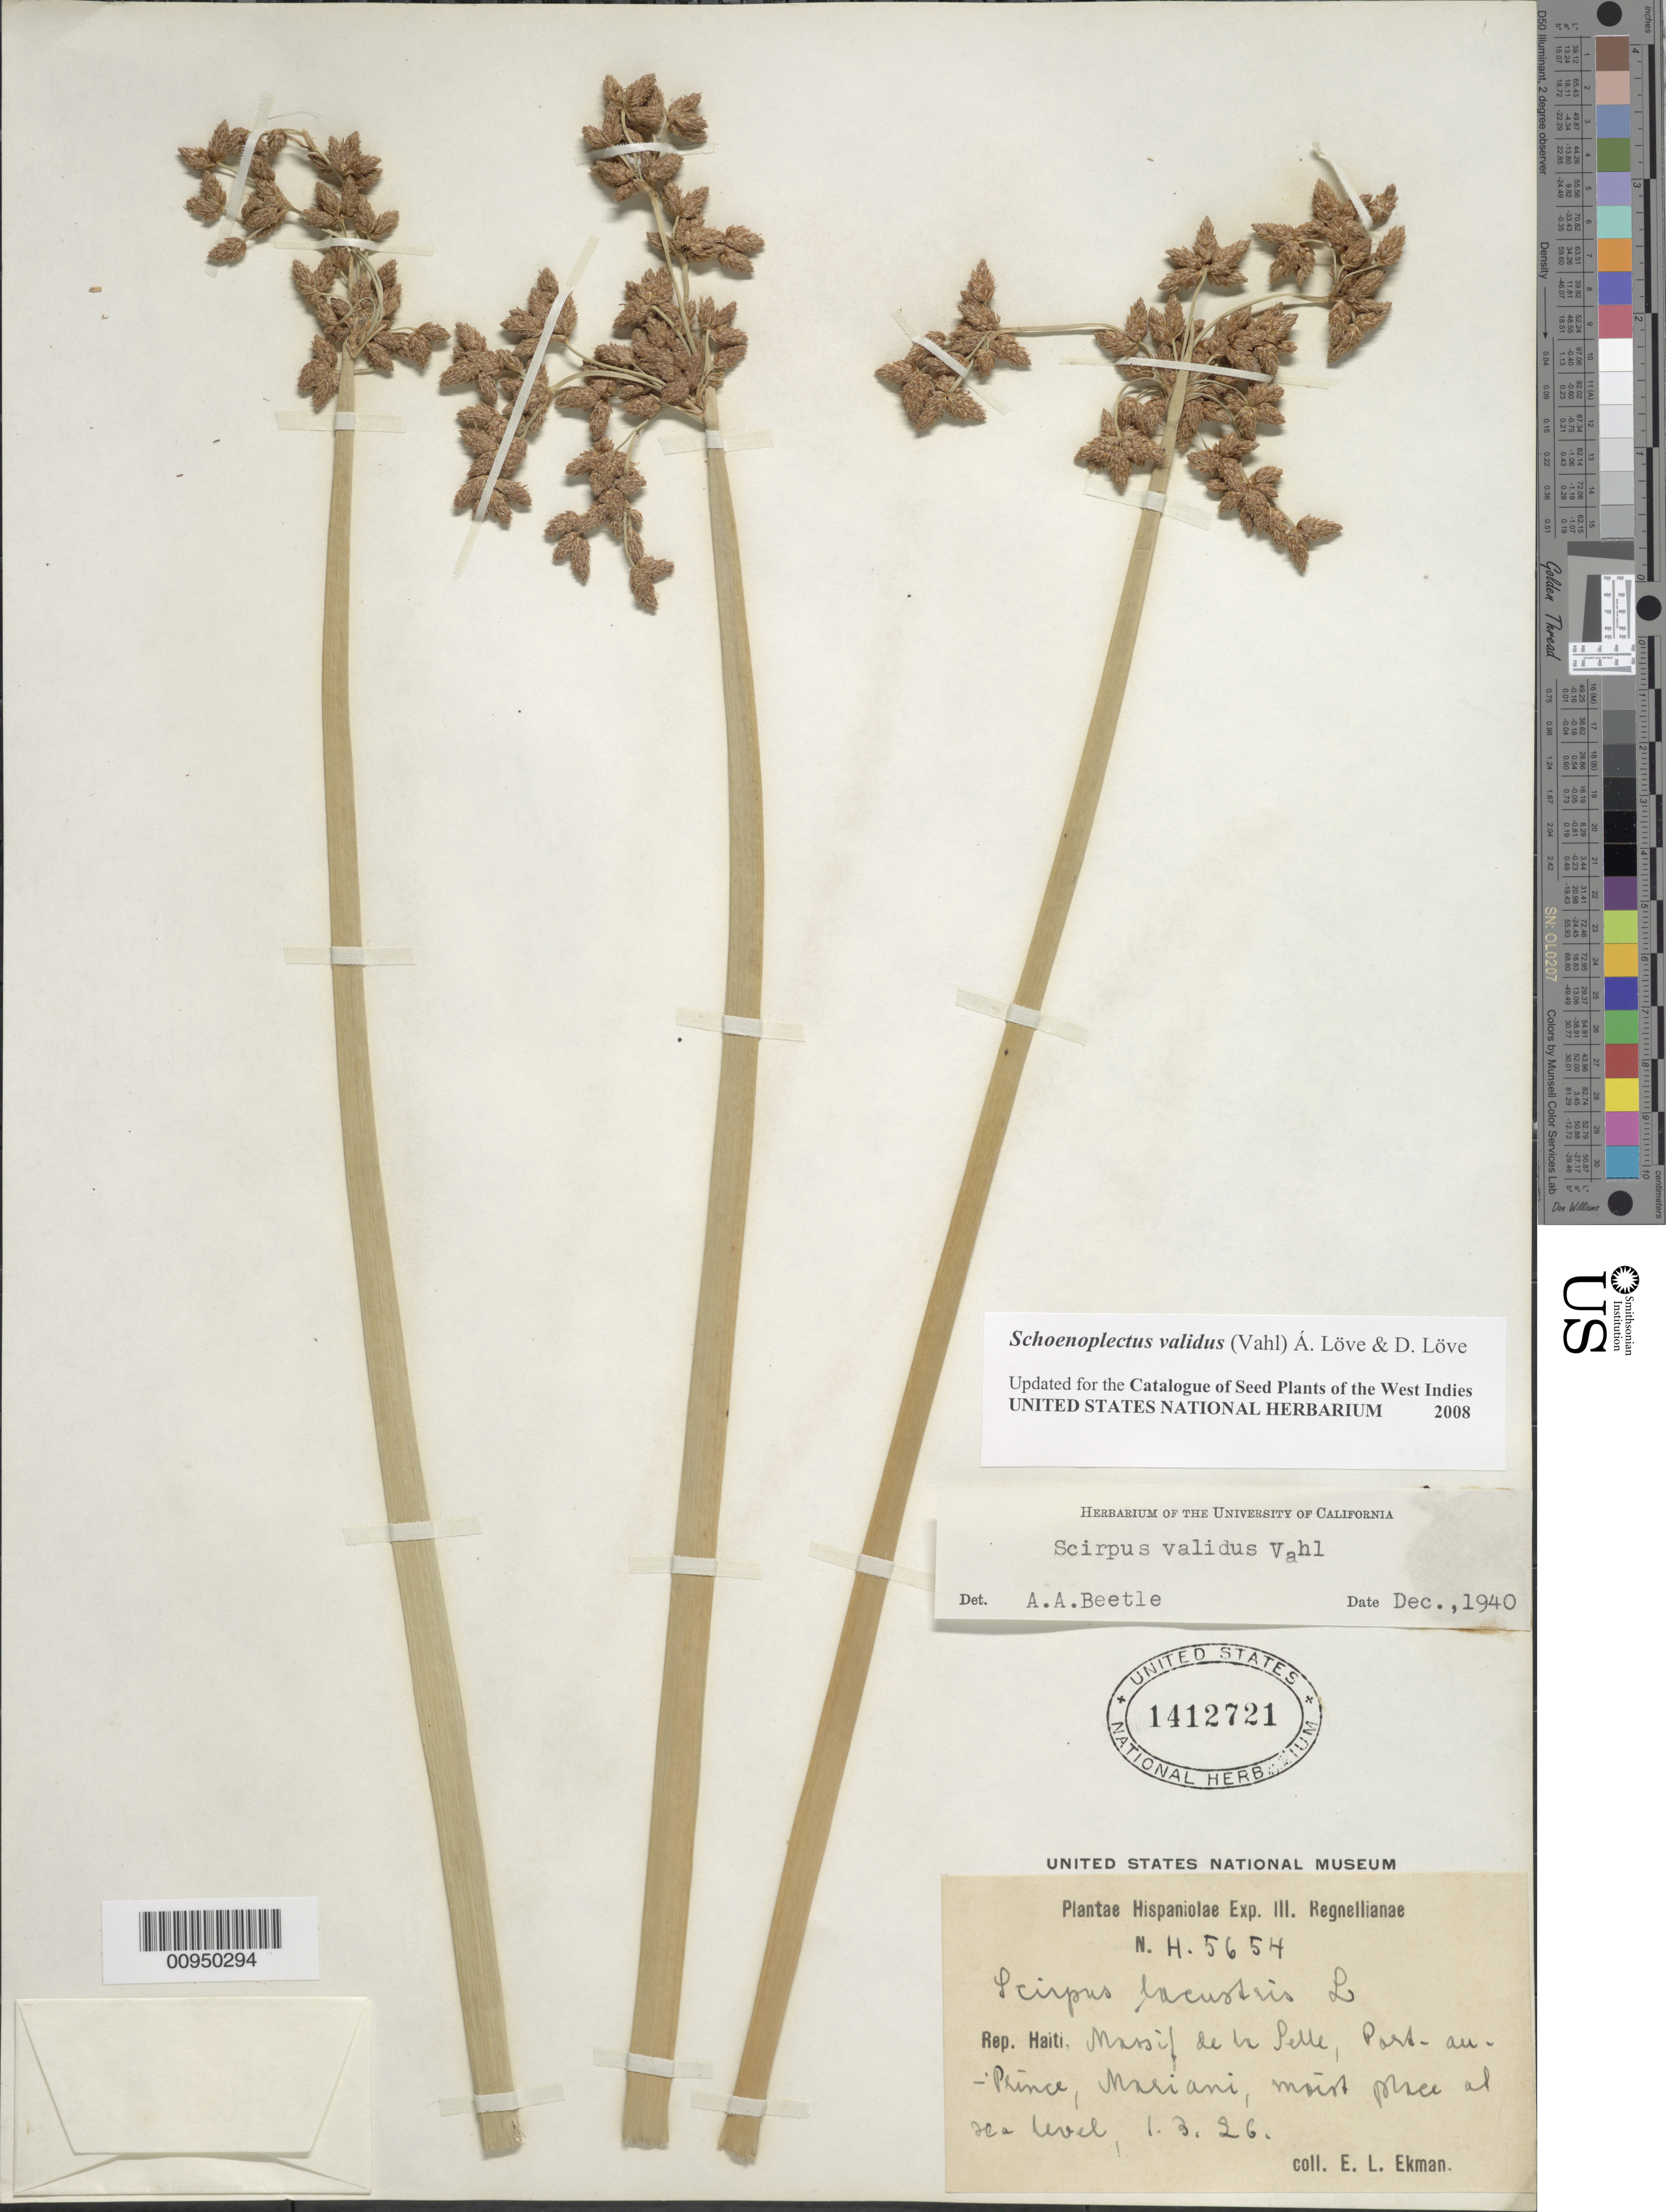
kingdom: Plantae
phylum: Tracheophyta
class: Liliopsida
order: Poales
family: Cyperaceae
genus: Schoenoplectus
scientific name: Schoenoplectus validus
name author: (Vahl) Á. Löve & D. Löve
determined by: Strong, M. T., (US), Smithsonian Institution - National Museum of Natural History (UNITED STATES)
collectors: E. L. Ekman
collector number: H 5654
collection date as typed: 01 Mar 1926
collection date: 1926-03-01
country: Haiti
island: Hispaniola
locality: Massif de la Selle, Port au Prince, Mariani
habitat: Moist place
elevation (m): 0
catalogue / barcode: US 1412721